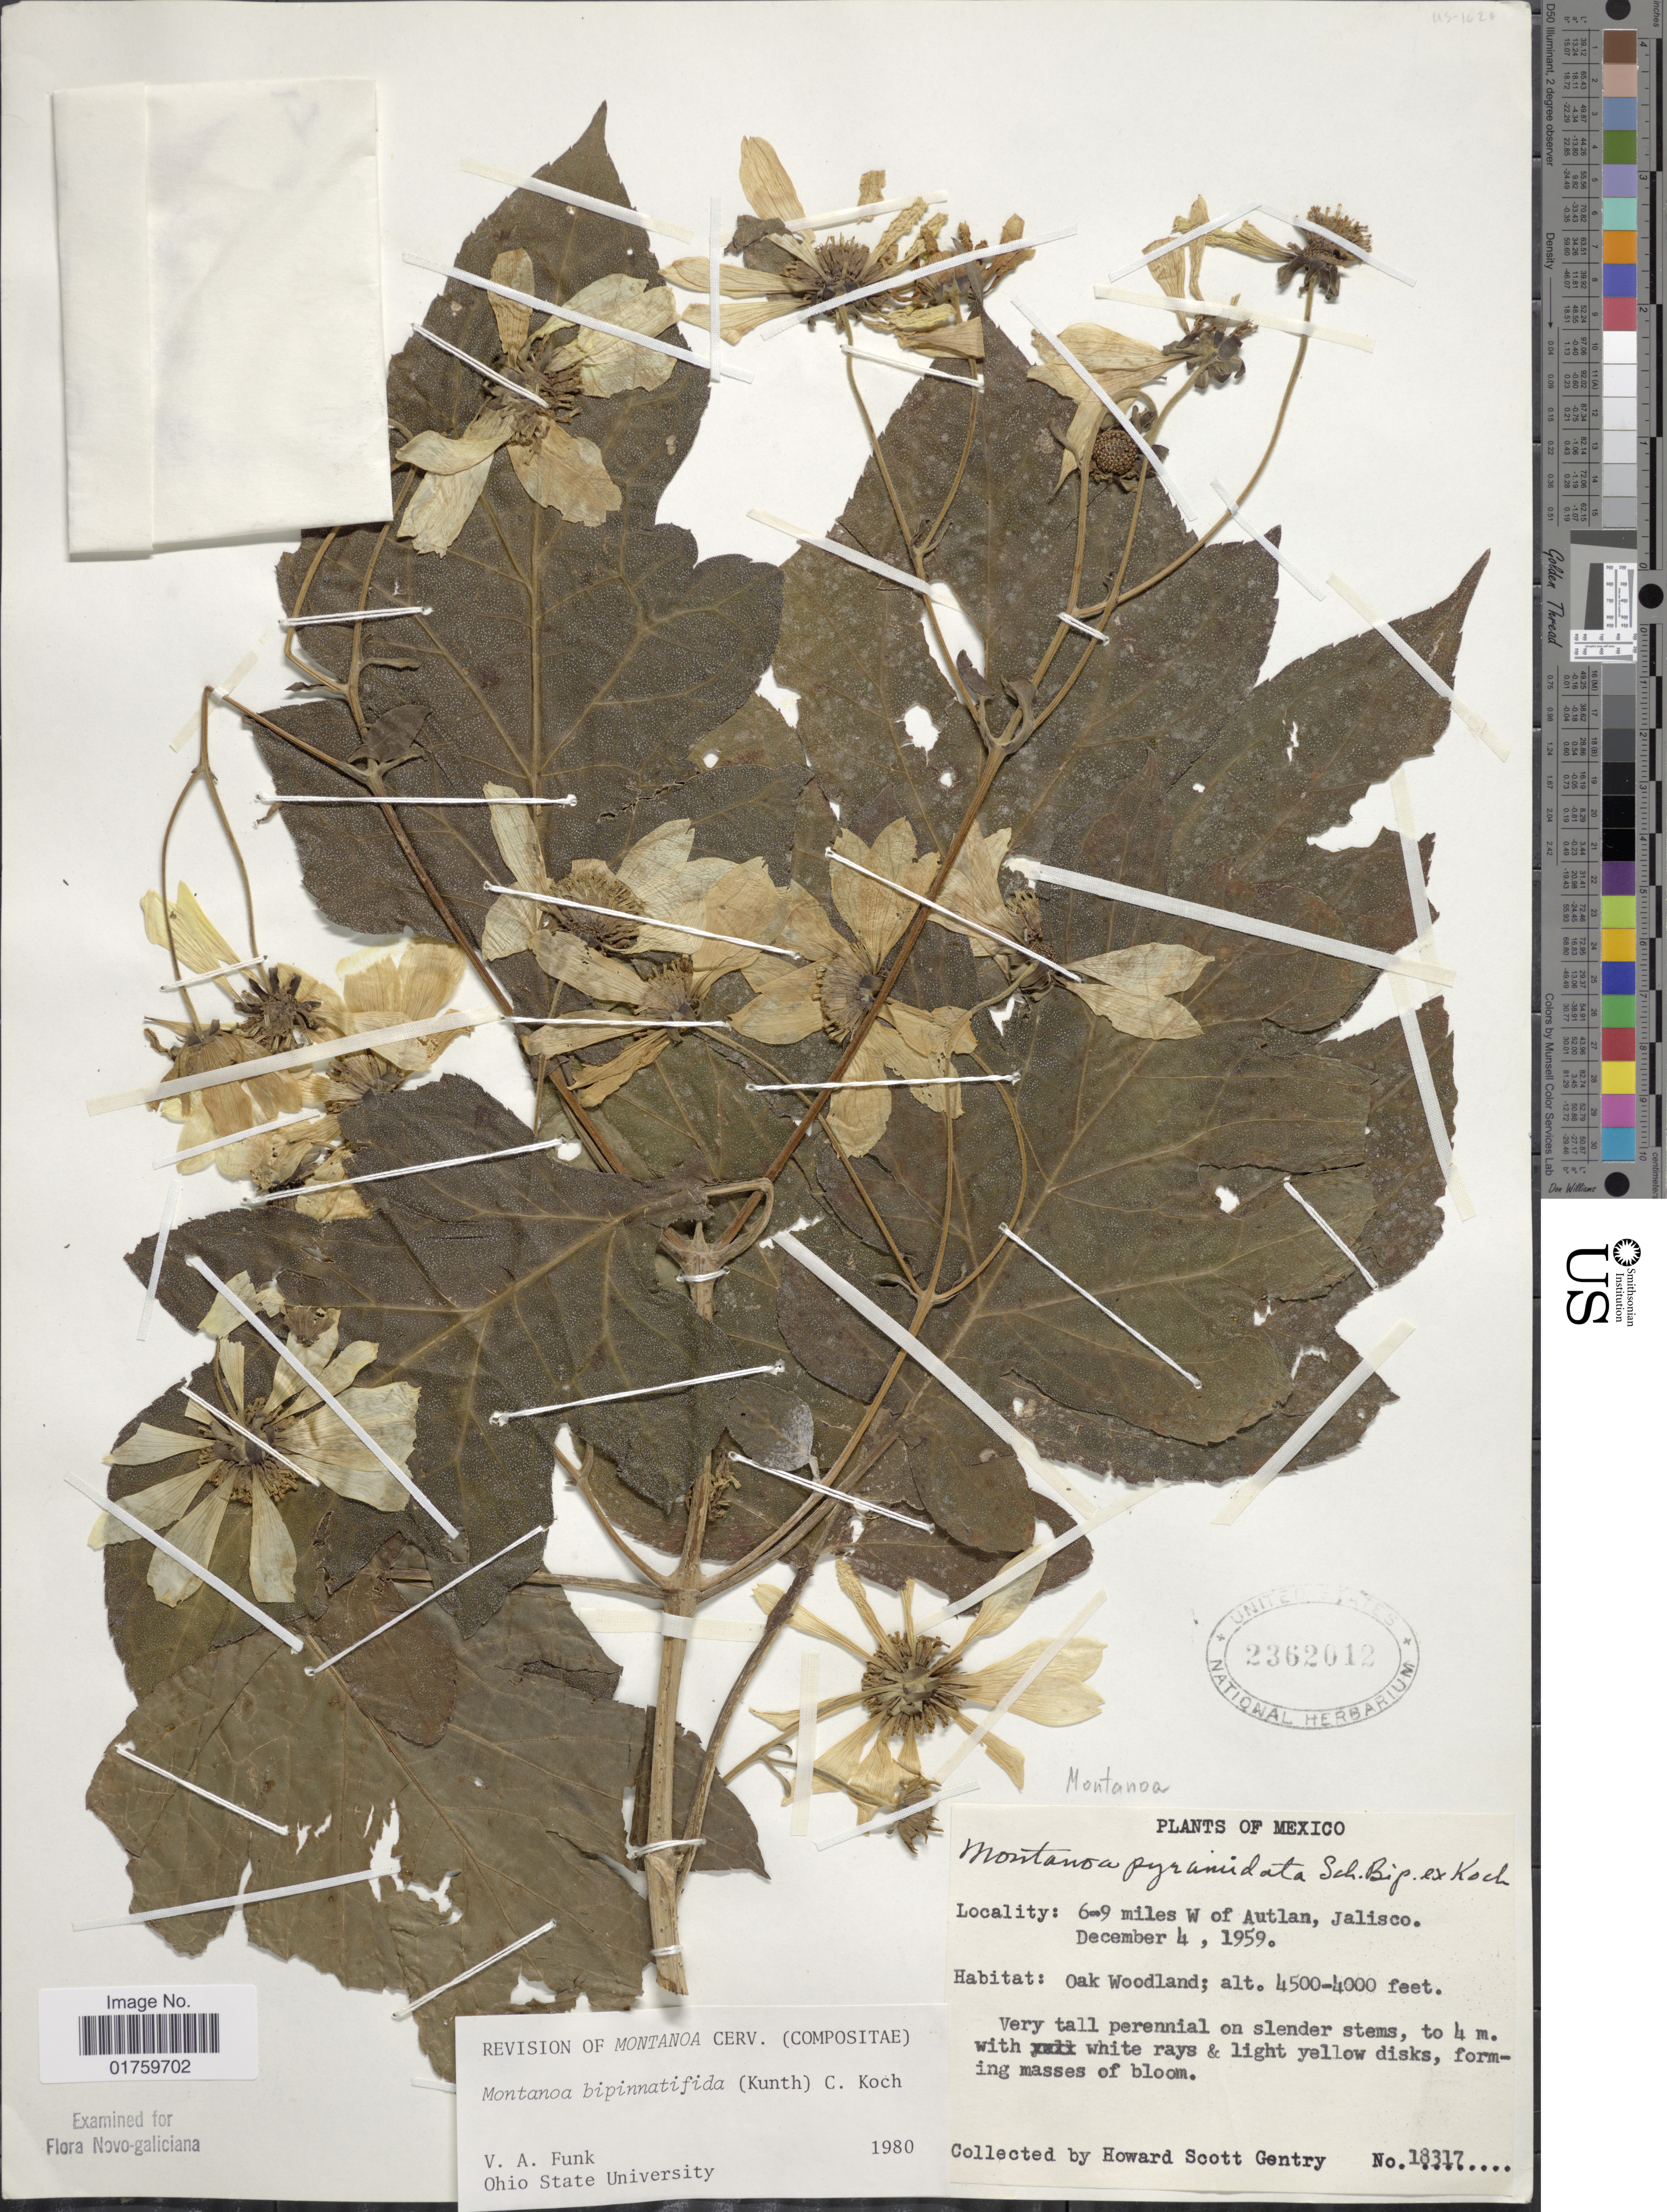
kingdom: Plantae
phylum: Tracheophyta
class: Magnoliopsida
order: Asterales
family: Asteraceae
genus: Montanoa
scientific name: Montanoa bipinnatifida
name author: (Kunth) C. Koch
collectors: H. S. Gentry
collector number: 18317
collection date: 1959-12-04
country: Mexico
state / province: Jalisco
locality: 6-9 miles W of Autlan, oak woodland.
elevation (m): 1219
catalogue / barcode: US 2362012